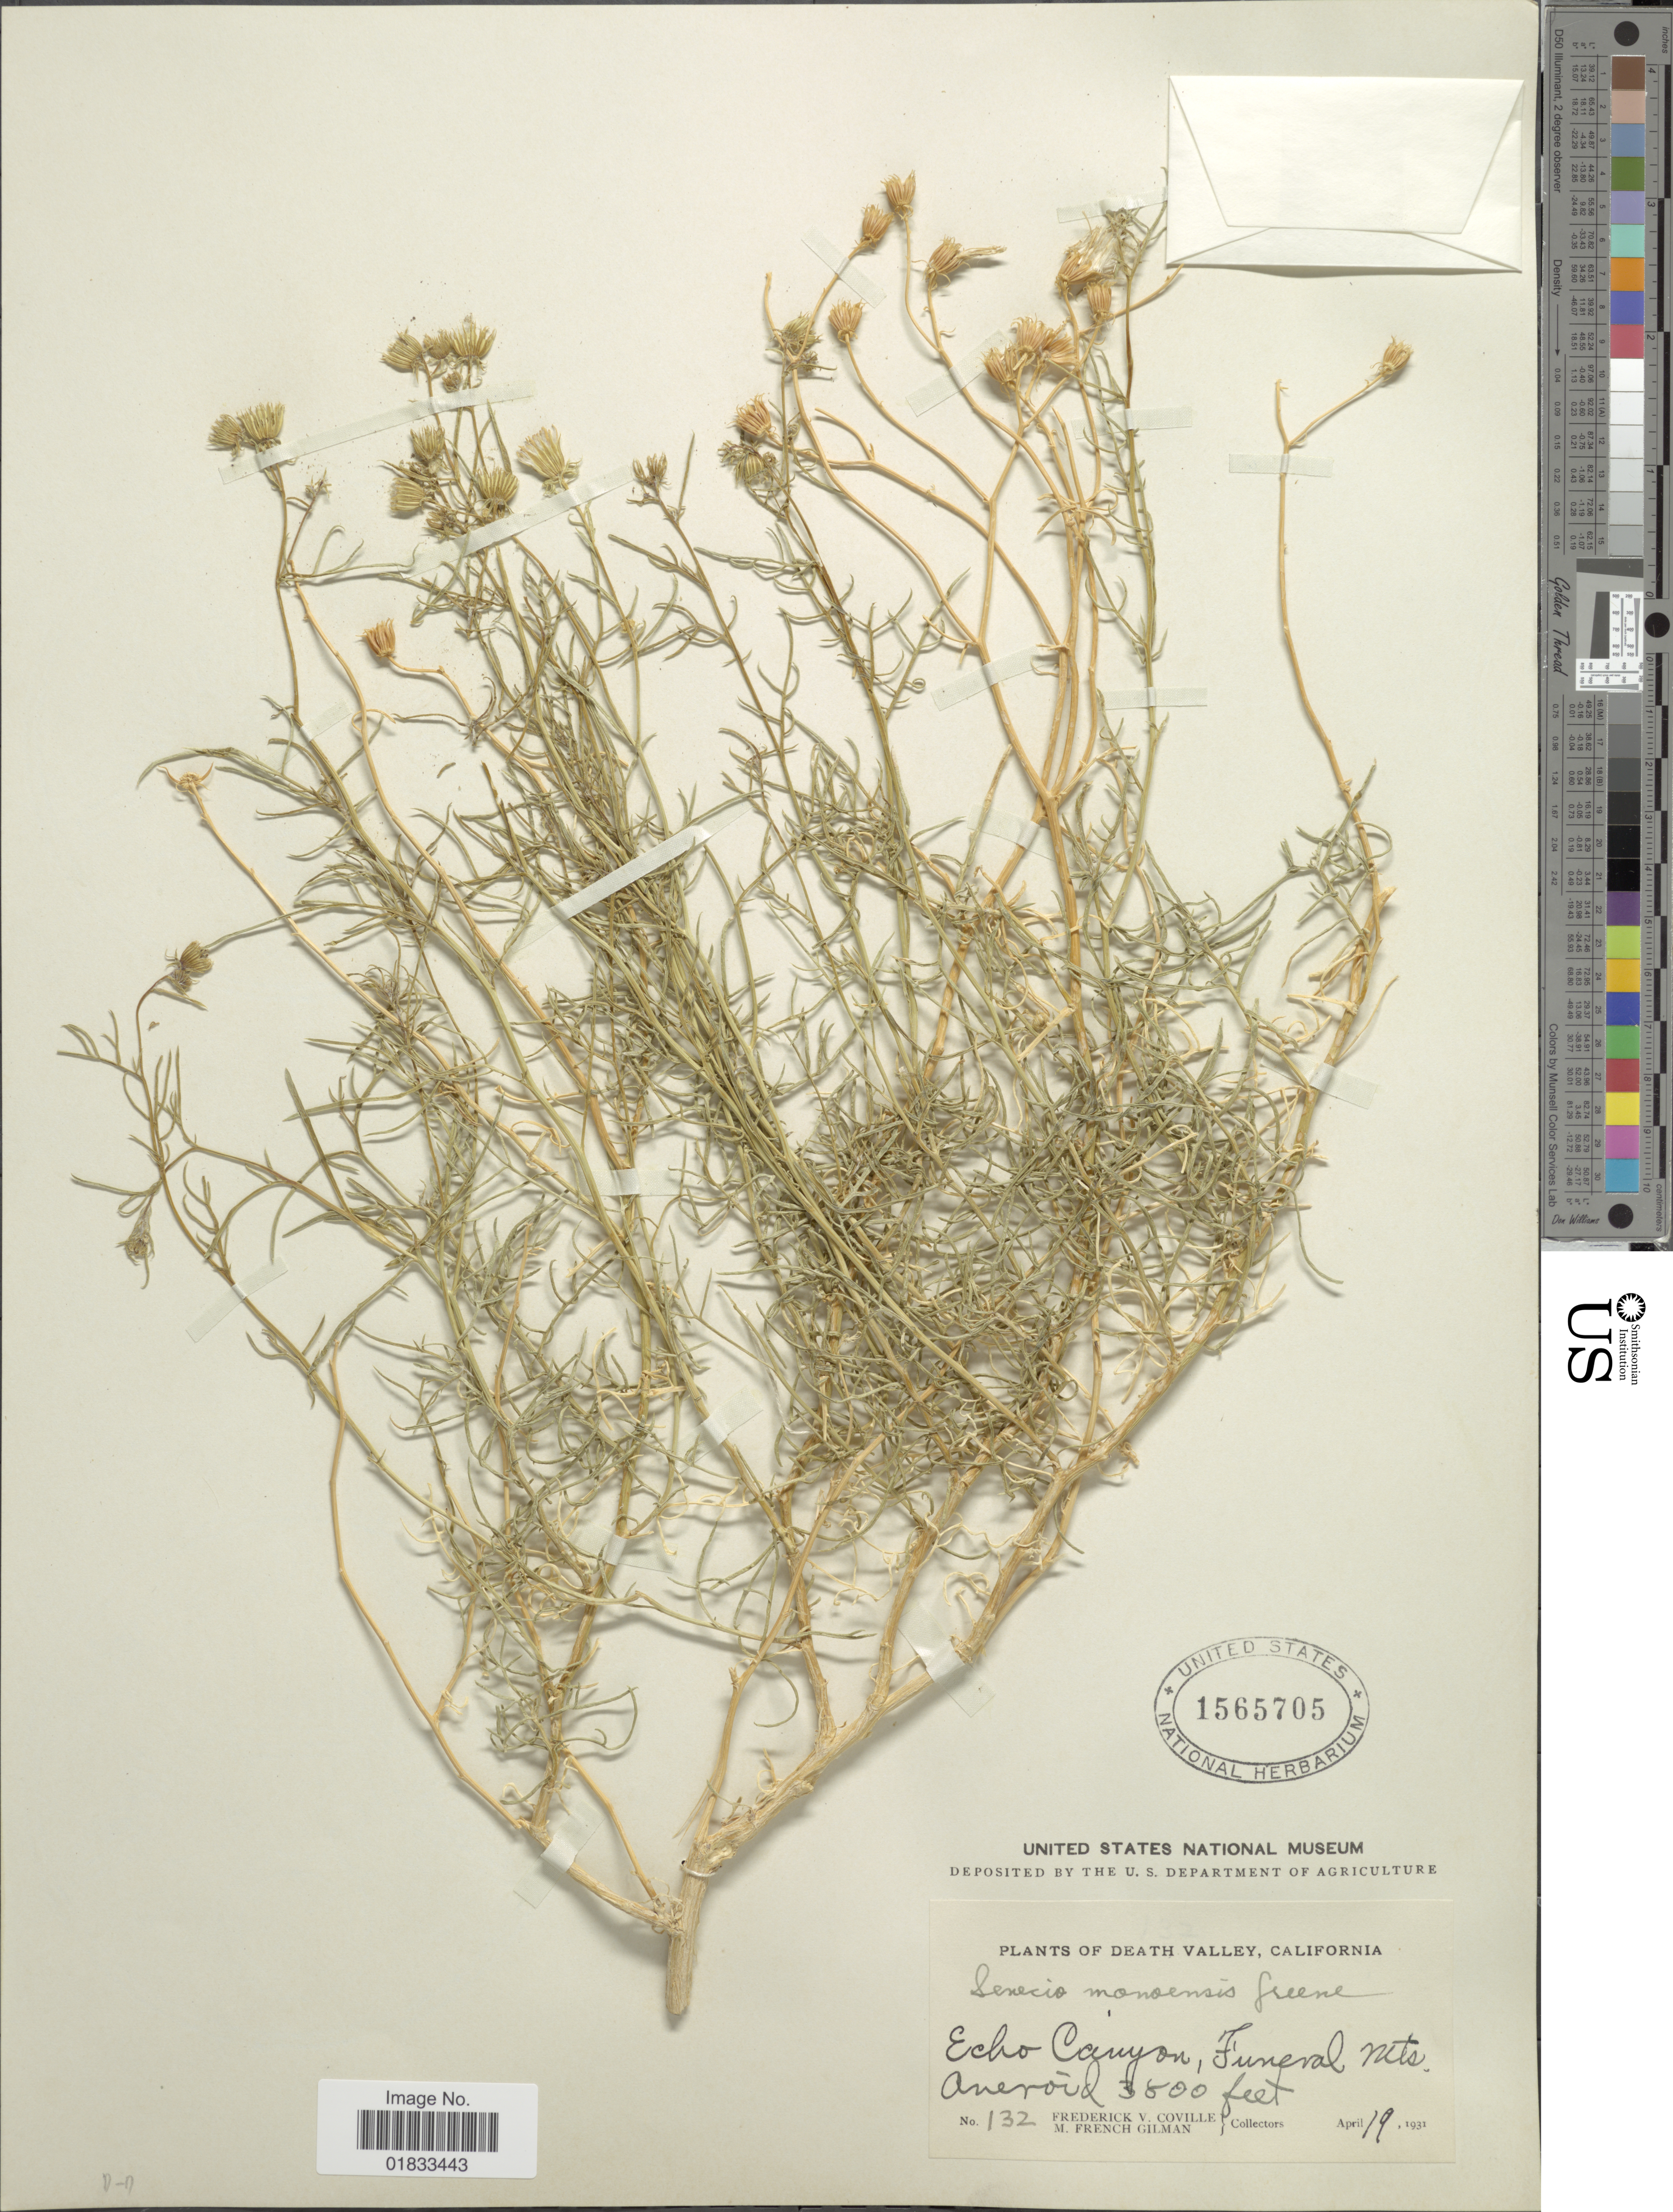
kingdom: Plantae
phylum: Tracheophyta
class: Magnoliopsida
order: Asterales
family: Asteraceae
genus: Senecio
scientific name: Senecio flaccidus var. douglasii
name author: (DC.) B.L. Turner & T.M. Barkley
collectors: F. V. Coville & M. F. Gilman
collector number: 132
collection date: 1931-04-19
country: United States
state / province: California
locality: Death Valley, Echo Canyon, Funeral Mts.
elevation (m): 1158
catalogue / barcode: US 1565705